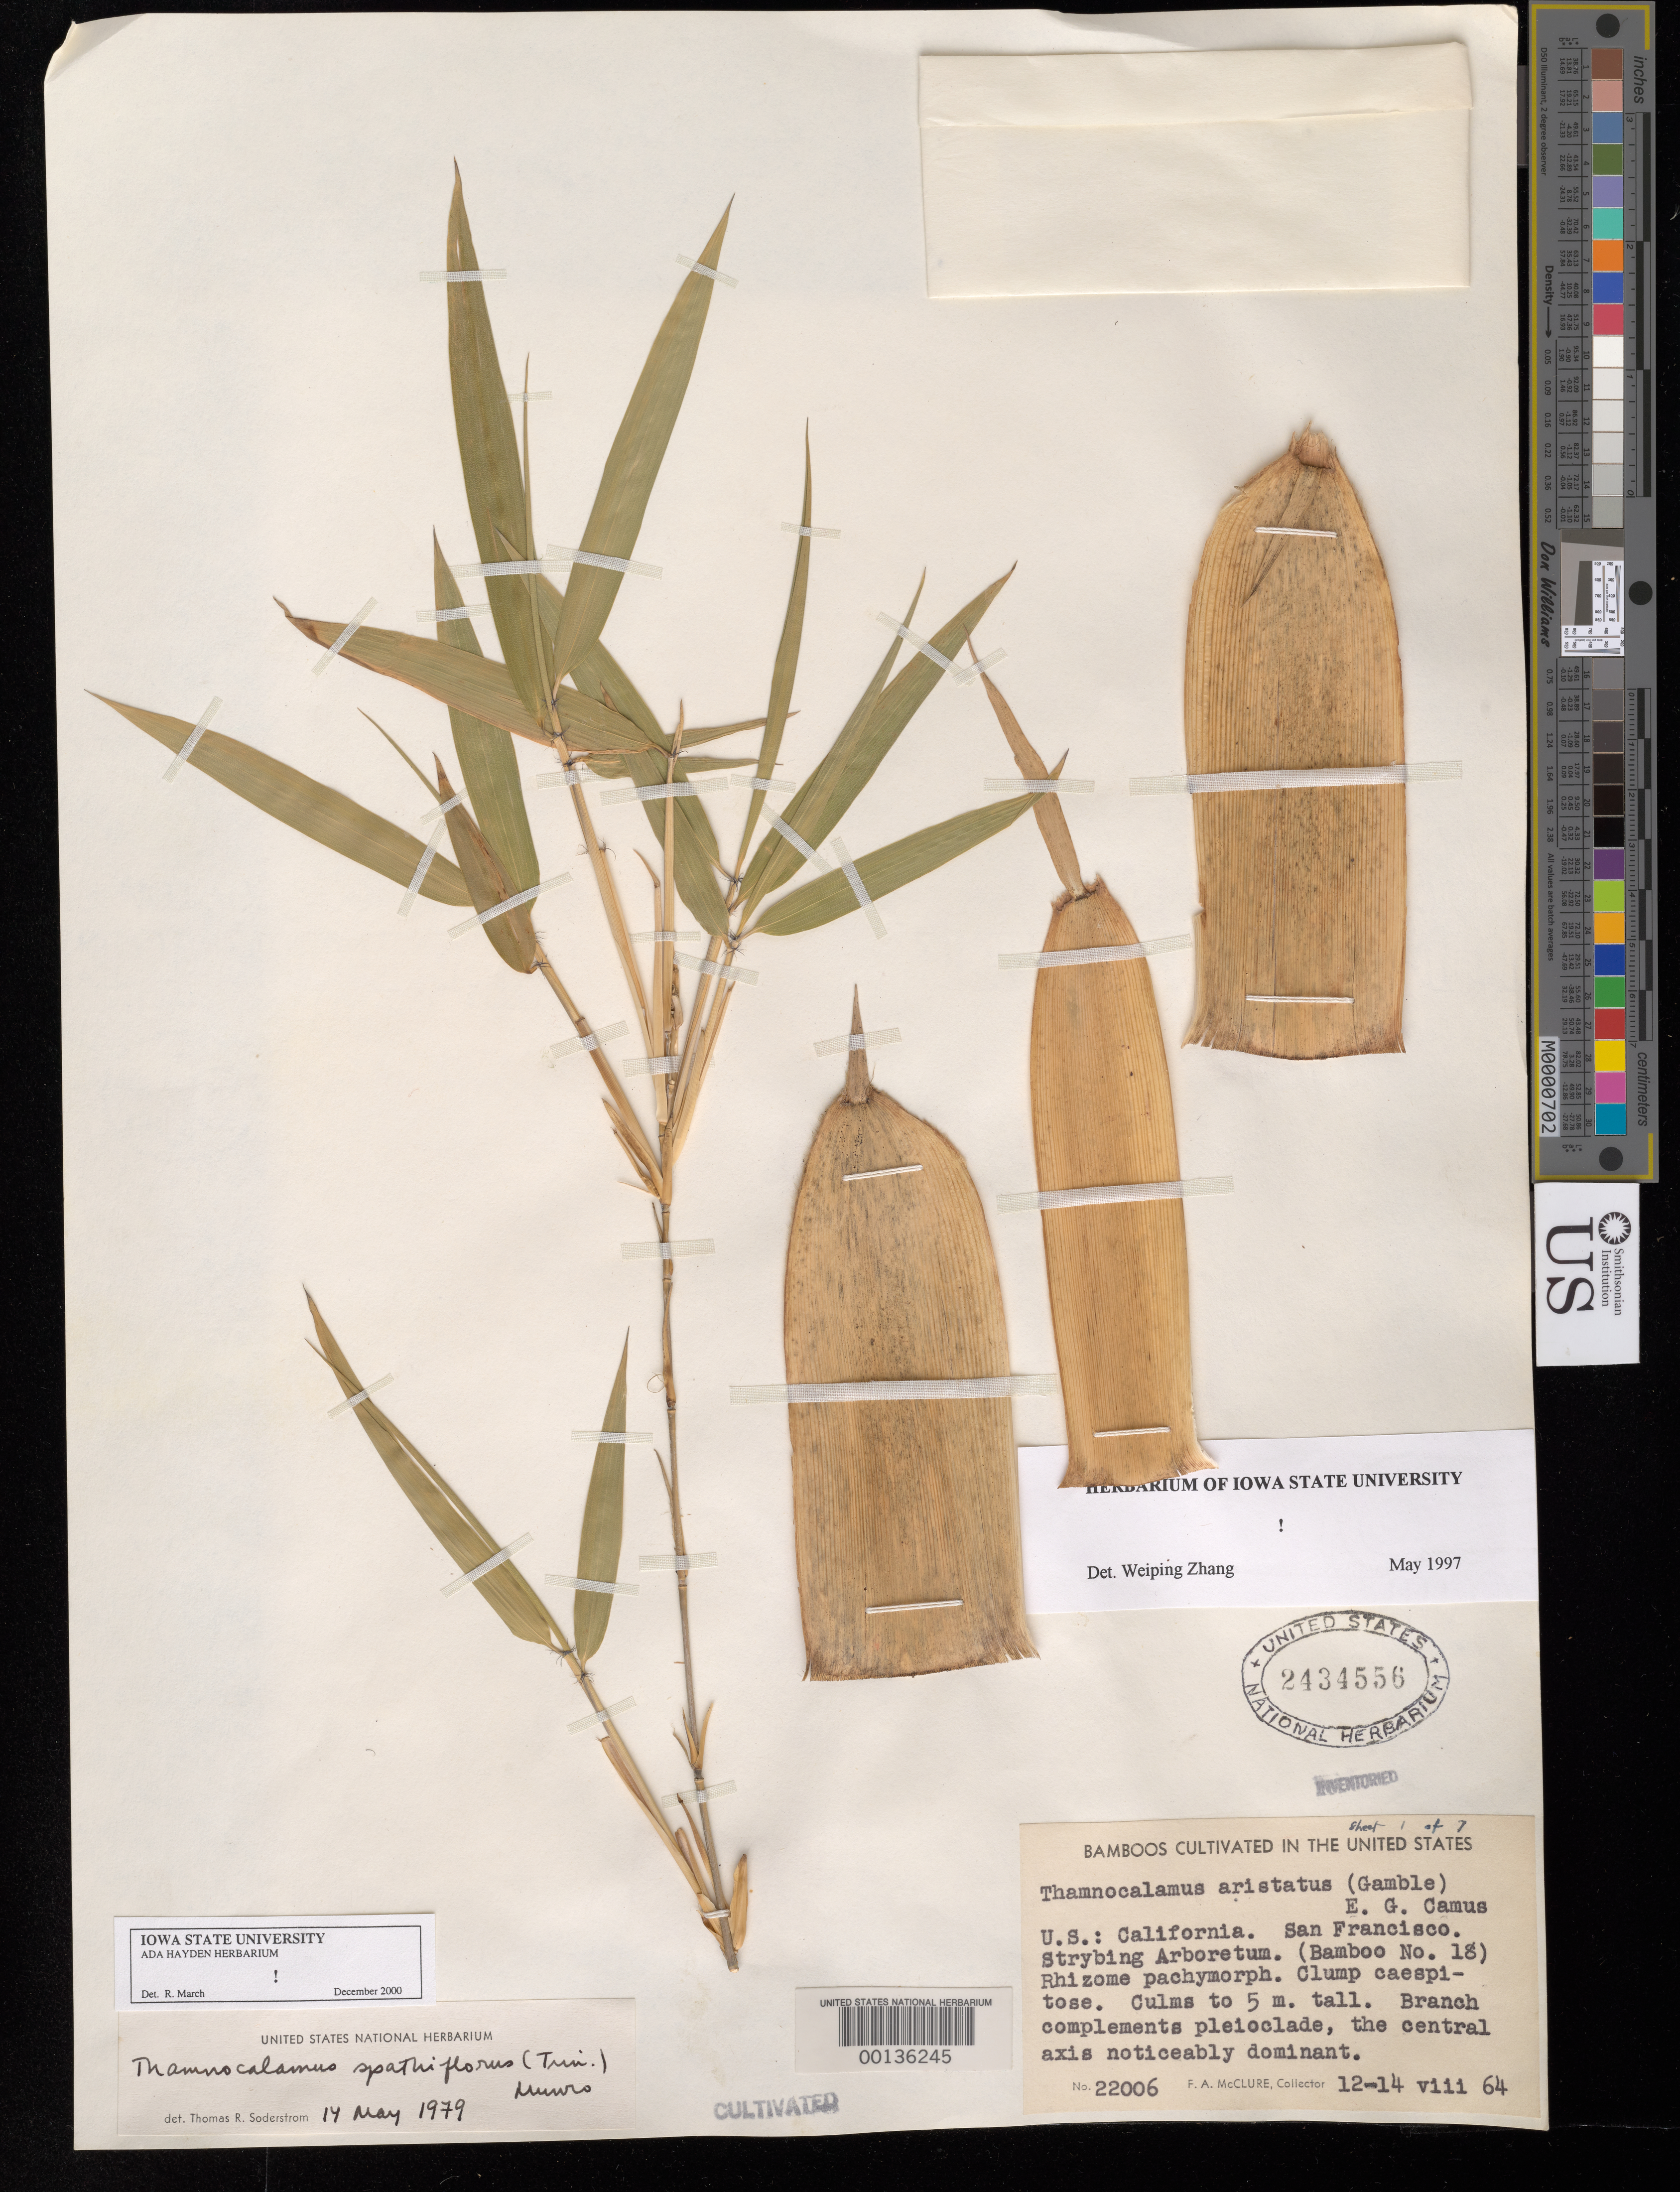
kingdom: Plantae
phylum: Tracheophyta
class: Liliopsida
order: Poales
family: Poaceae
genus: Thamnocalamus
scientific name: Thamnocalamus spathiflorus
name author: (Trin.) Munro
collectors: F. A. McClure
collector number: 22006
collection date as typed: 12 Aug 1964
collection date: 1964-08-12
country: United States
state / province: California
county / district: San Francisco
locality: San francisco, strybing arboretum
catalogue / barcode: US 2434556